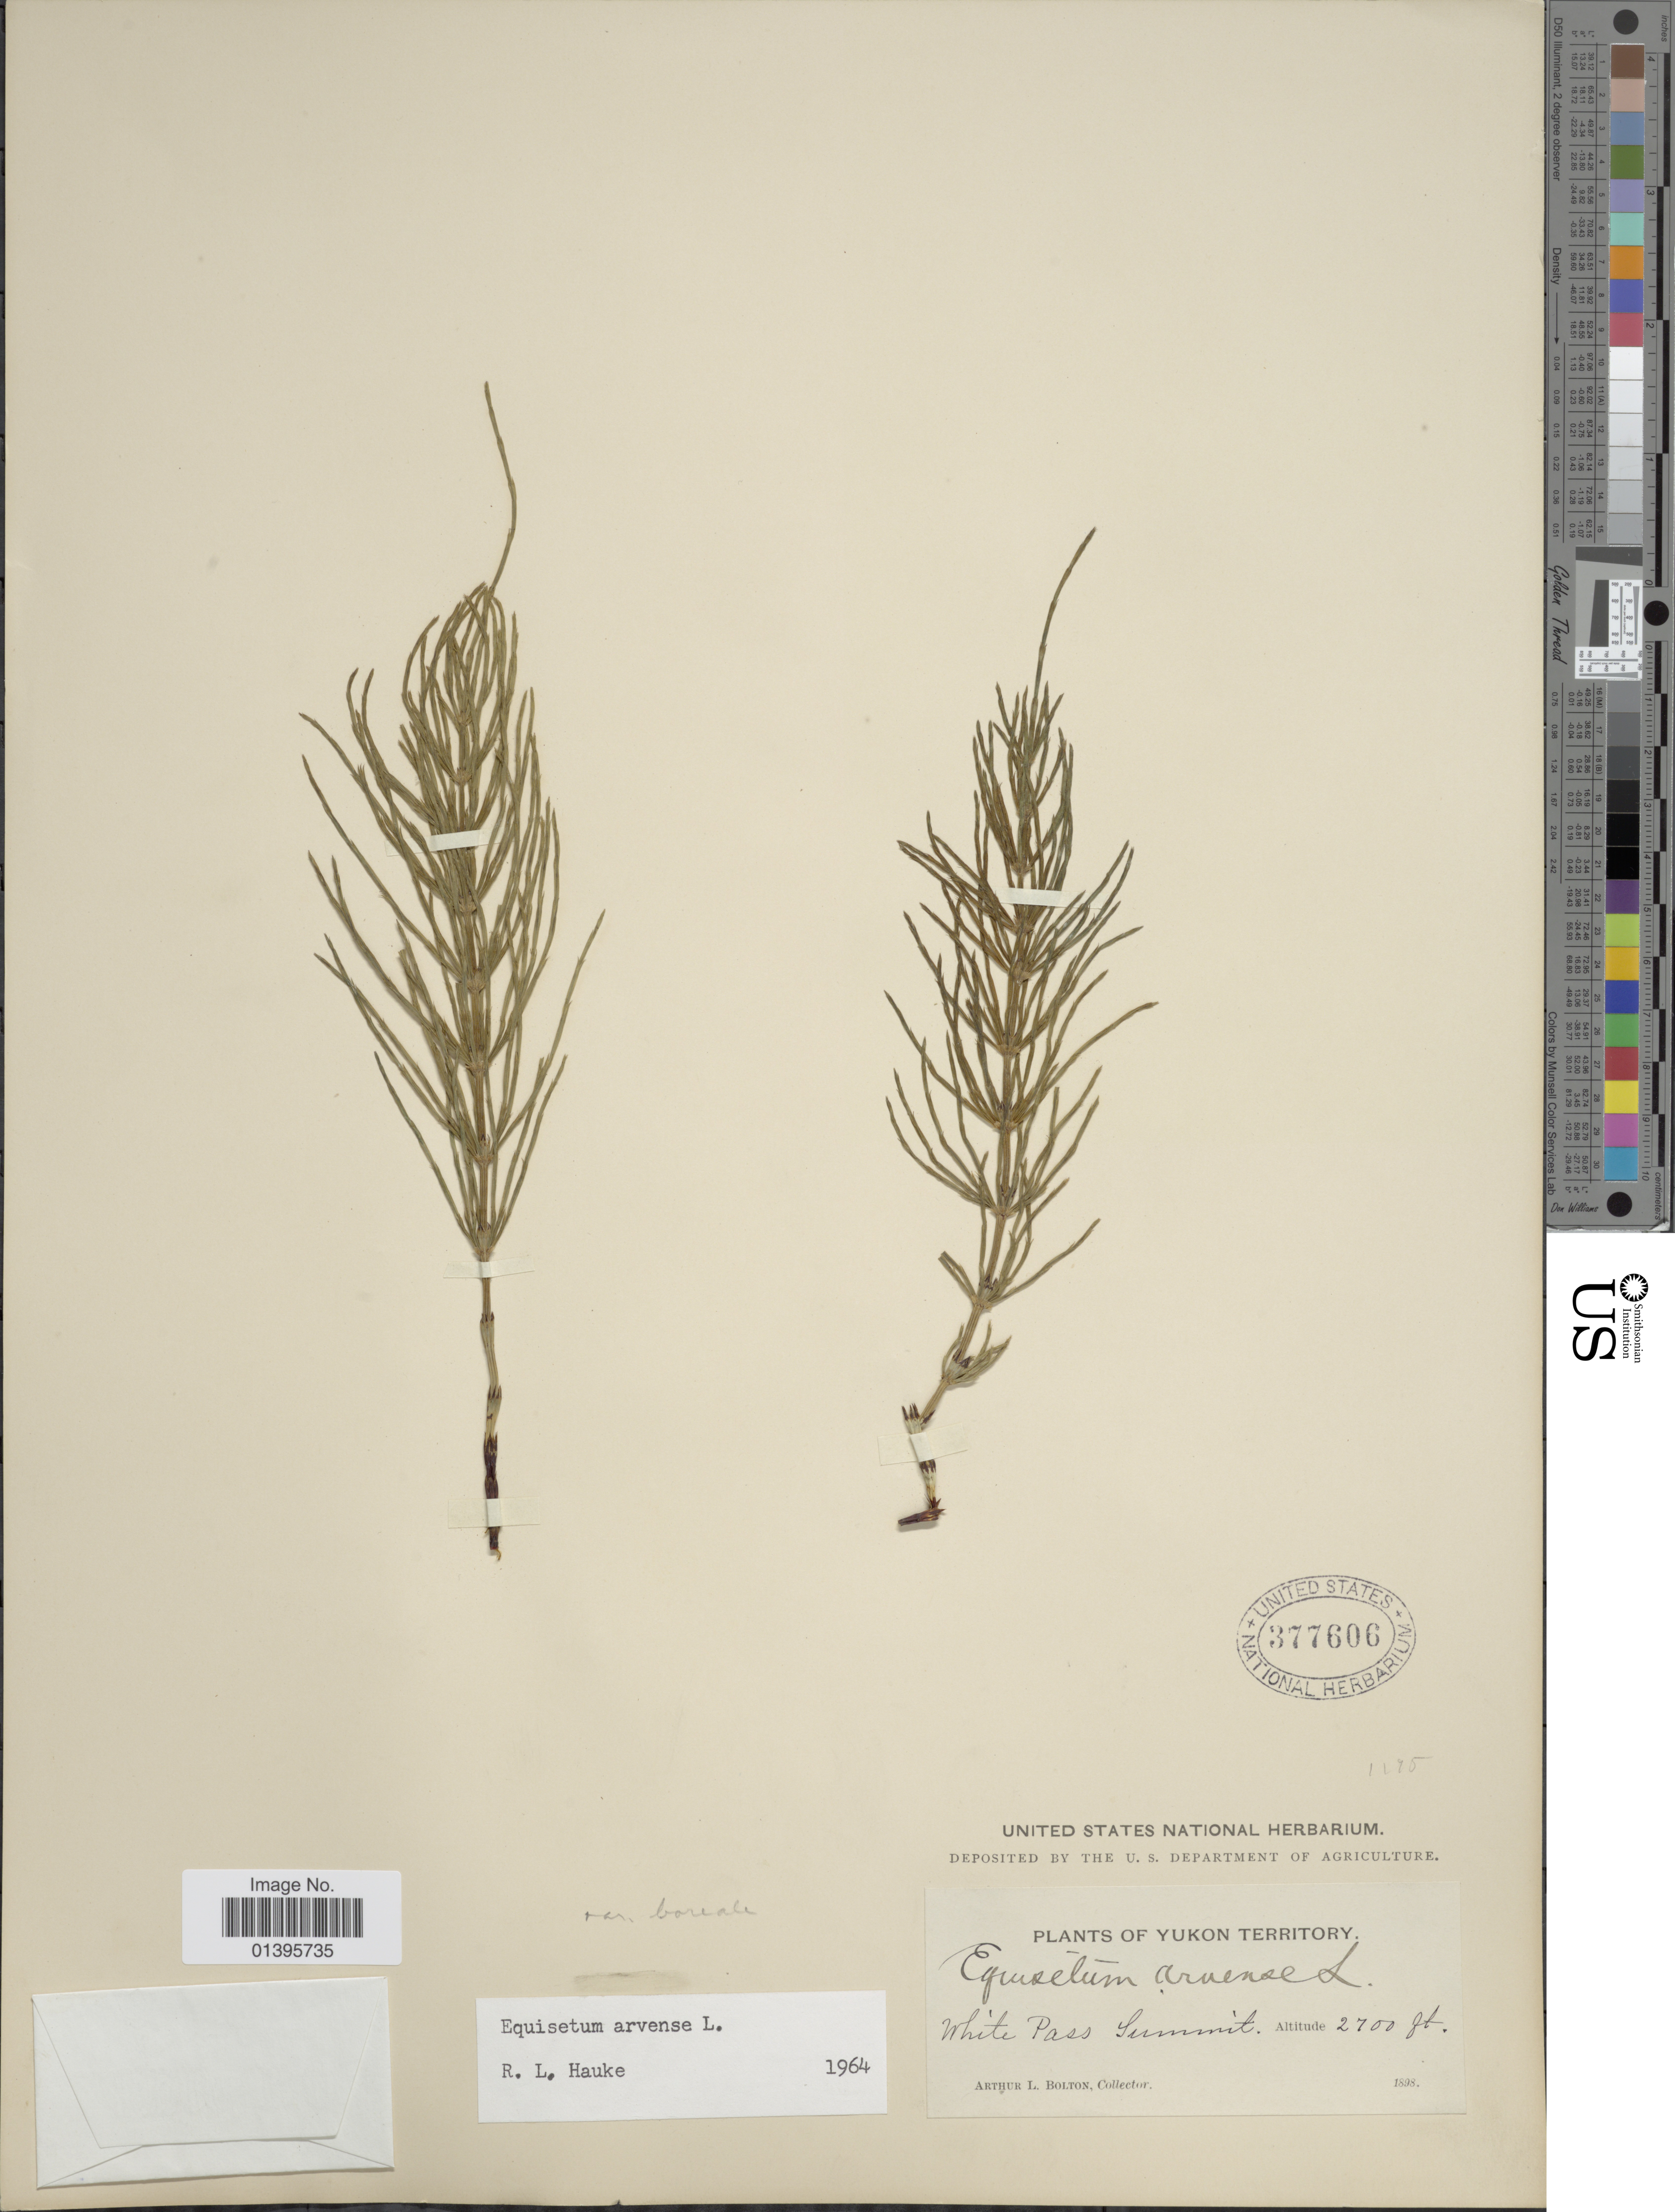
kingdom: Plantae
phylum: Tracheophyta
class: Polypodiopsida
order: Equisetales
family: Equisetaceae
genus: Equisetum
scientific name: Equisetum arvense var. boreale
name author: (Bong.) Rupr.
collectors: A. Bolton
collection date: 1898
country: Canada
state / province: Yukon Territory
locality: White Pass Summit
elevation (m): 823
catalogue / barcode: US 377606